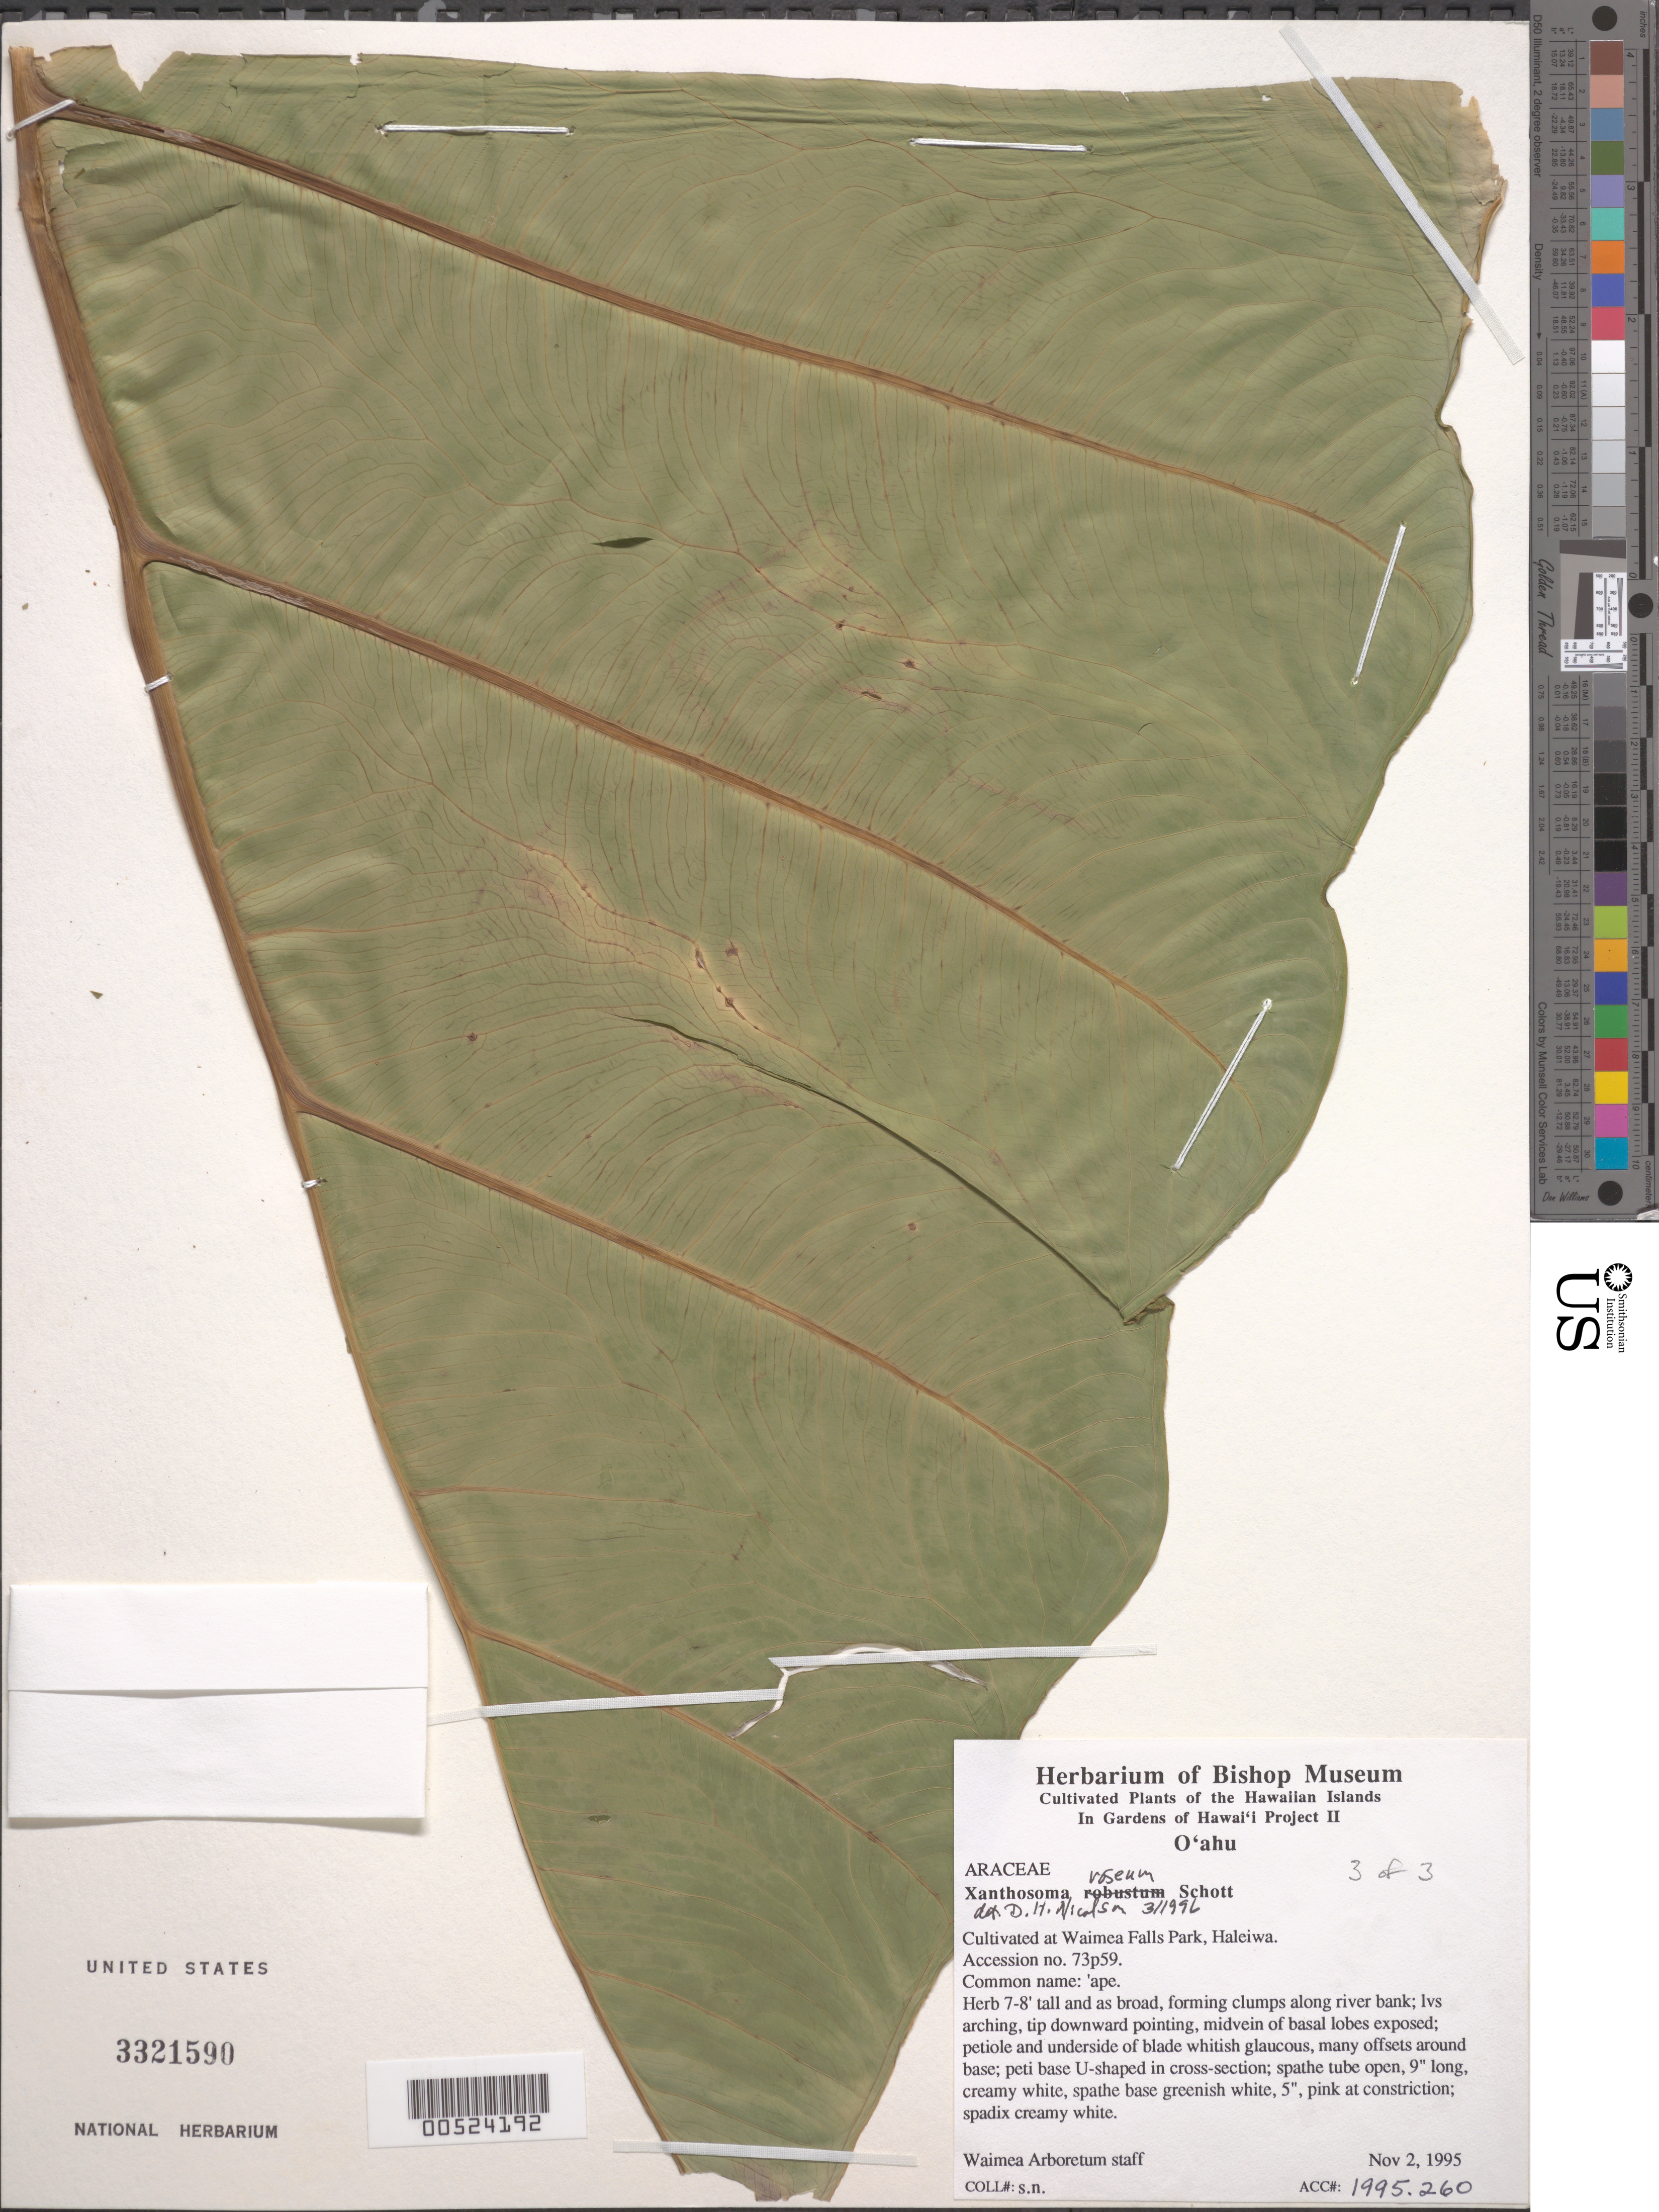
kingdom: Plantae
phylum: Tracheophyta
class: Liliopsida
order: Alismatales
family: Araceae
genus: Xanthosoma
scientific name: Xanthosoma robustum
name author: Schott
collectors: Waimea Arboretum Staff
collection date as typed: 2 Nov 1995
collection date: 1995-11-02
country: United States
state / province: Hawaii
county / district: Honolulu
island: Oahu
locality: Waimea Falls Park, Haleiwa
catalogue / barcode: US 3321590